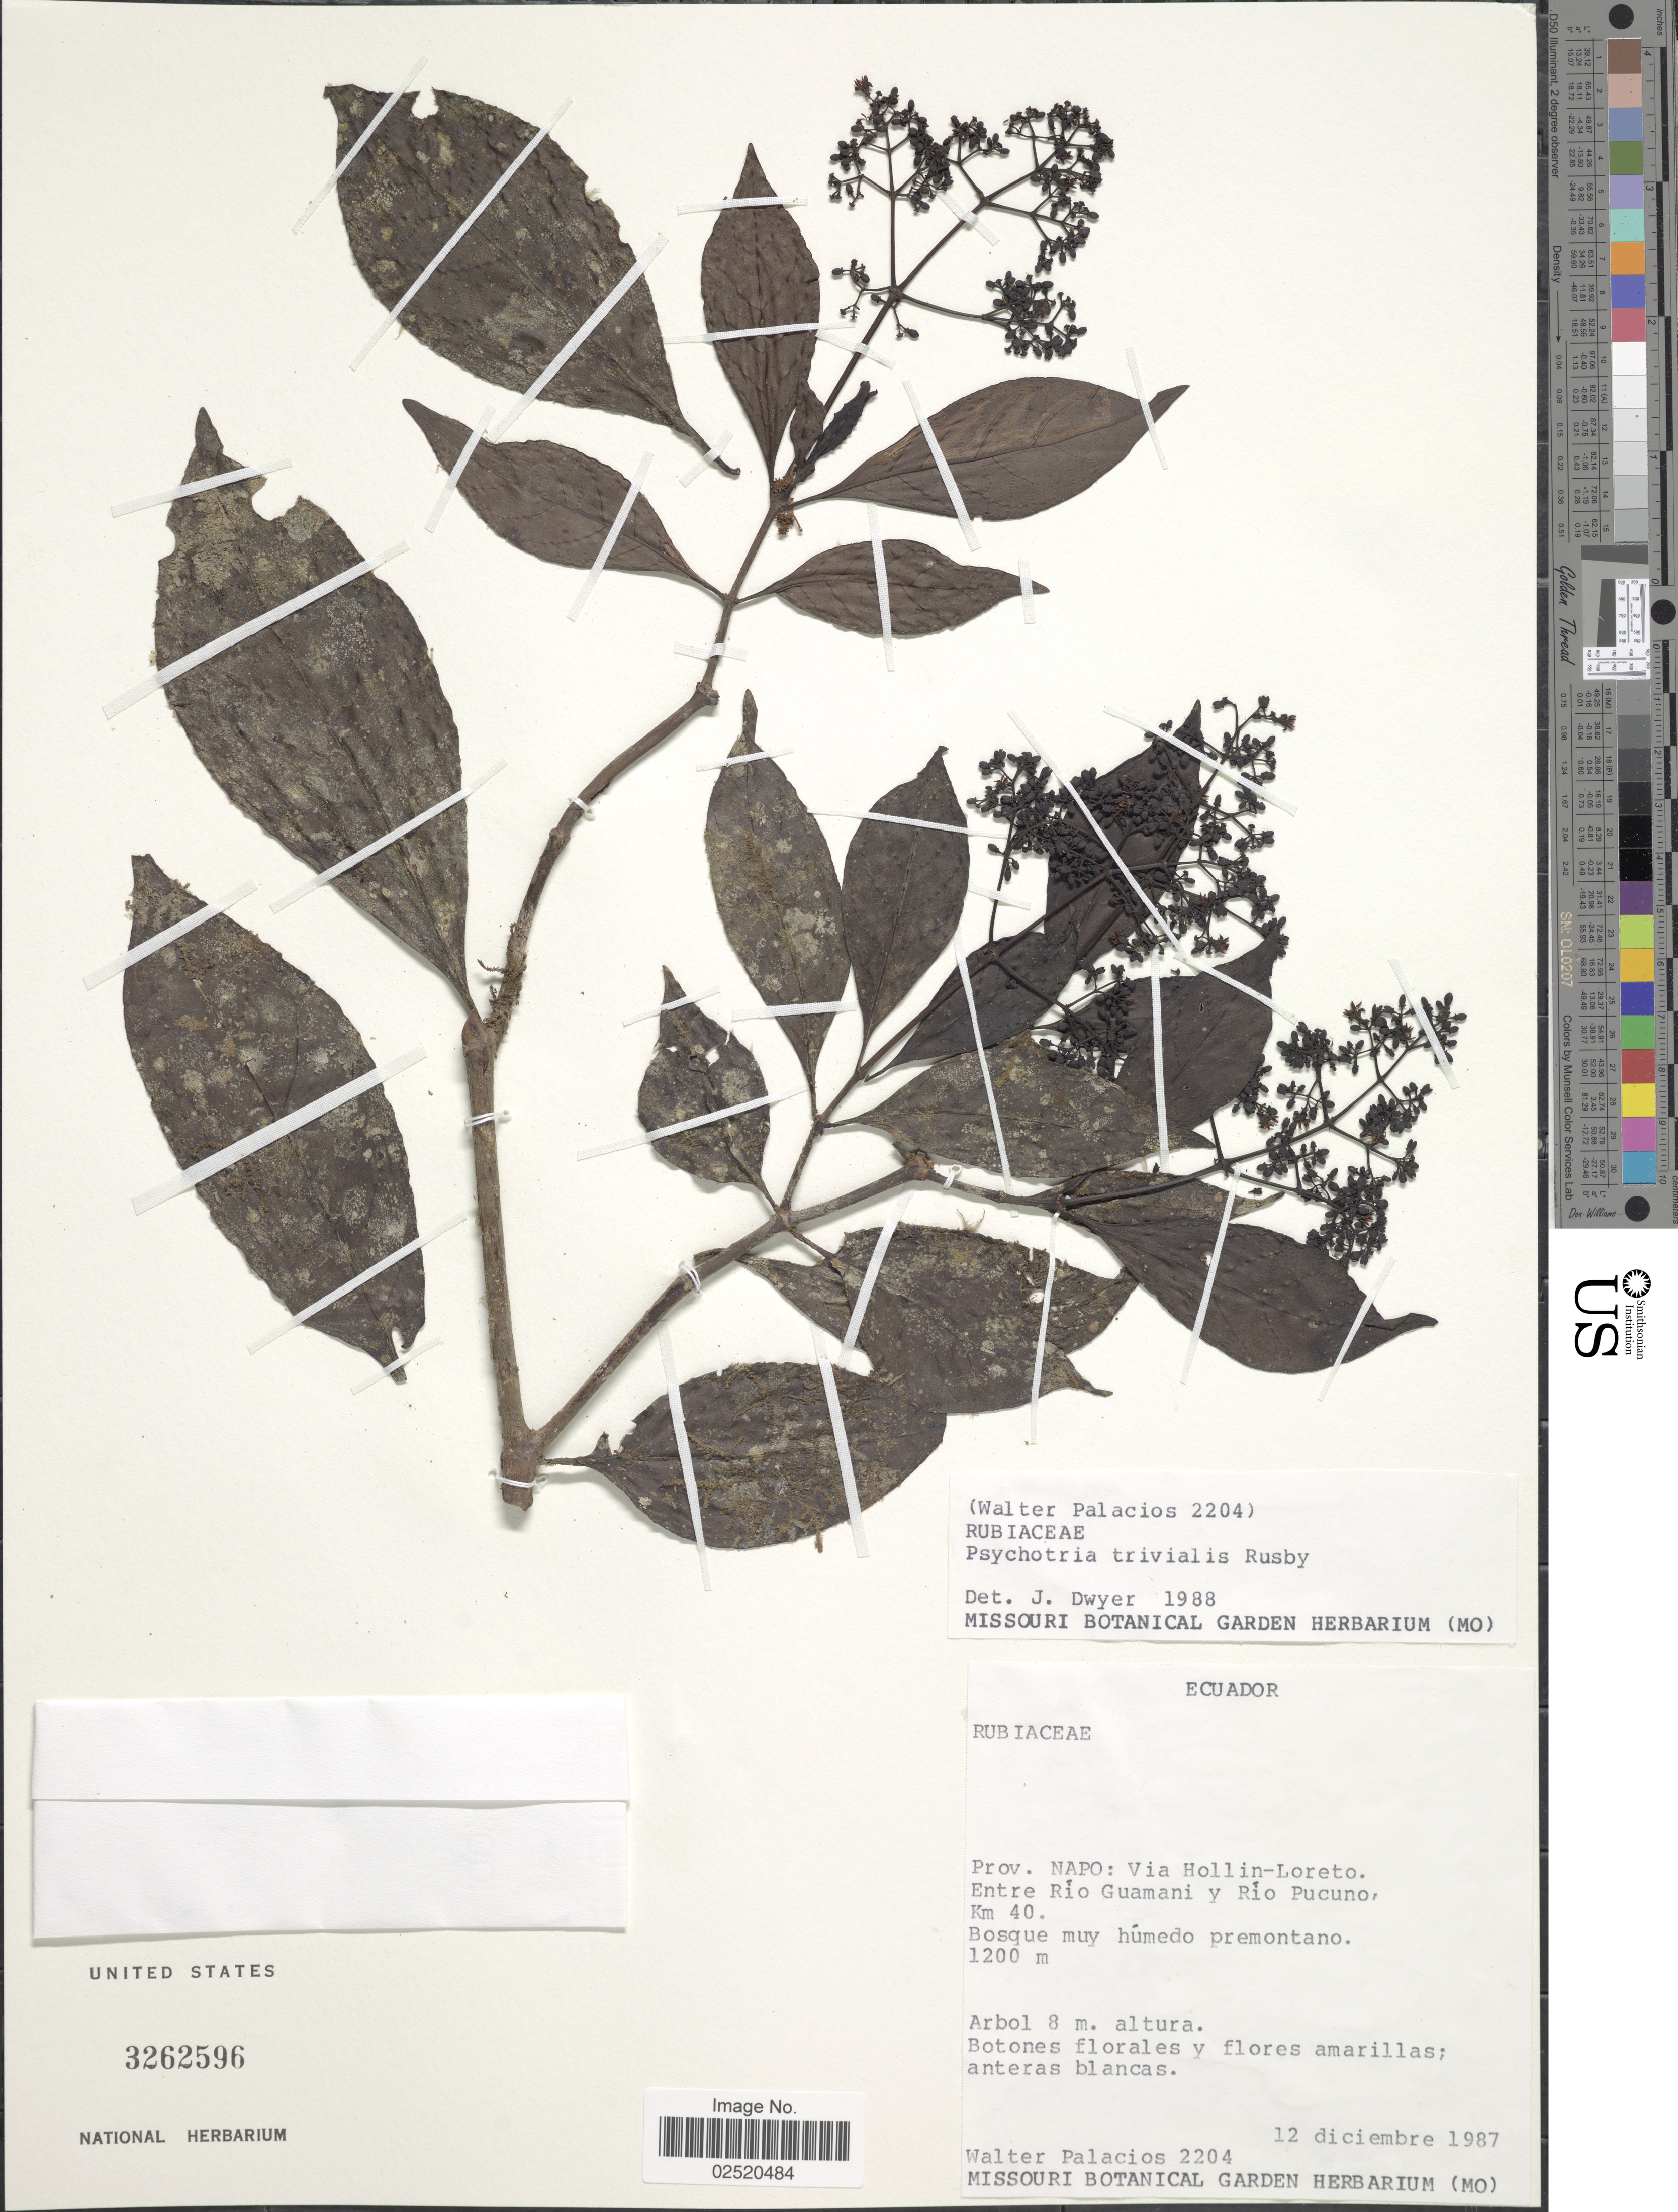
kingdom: Plantae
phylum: Tracheophyta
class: Magnoliopsida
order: Gentianales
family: Rubiaceae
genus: Psychotria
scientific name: Psychotria trivialis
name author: Rusby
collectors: W. Palacios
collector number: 2204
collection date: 1987-12-12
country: Ecuador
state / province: Napo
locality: Via Hollin-Loreto. Entre Río Guamani y Río Pucuno, Km. 40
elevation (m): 1200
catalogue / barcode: US 3262596